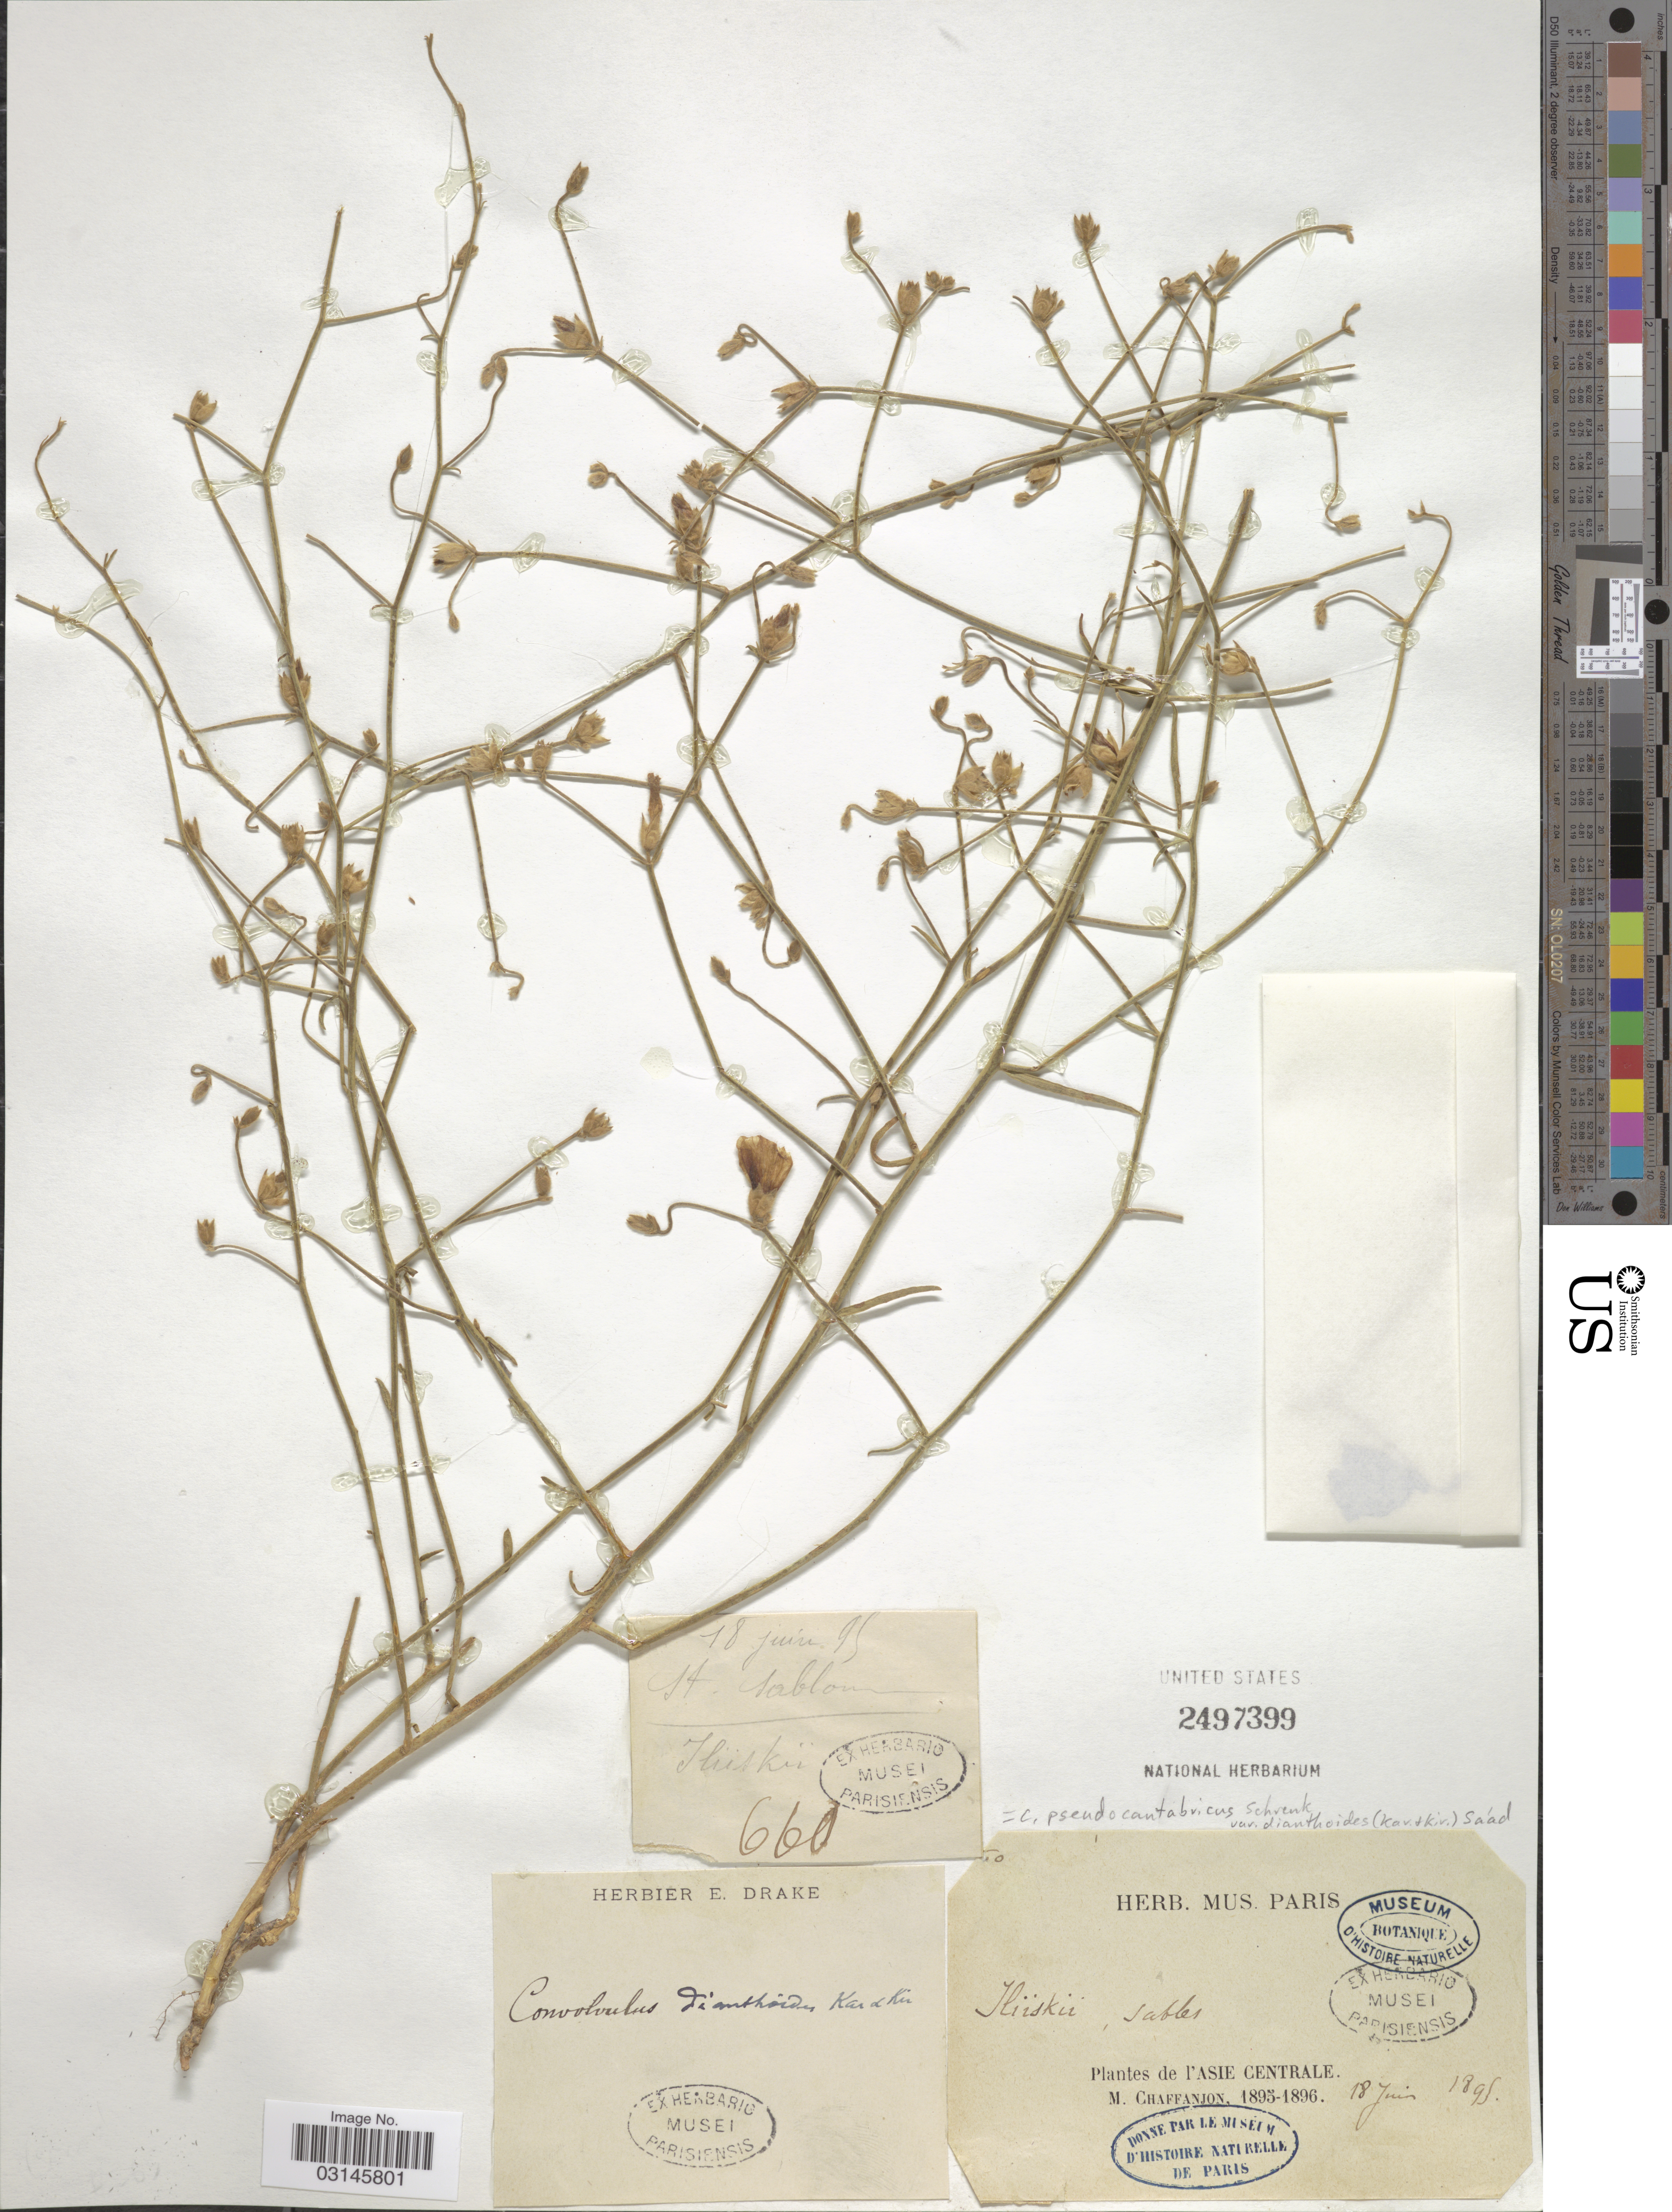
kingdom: Plantae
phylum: Tracheophyta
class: Magnoliopsida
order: Solanales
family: Convolvulaceae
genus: Convolvulus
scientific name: Convolvulus pseudocantabricus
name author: Schrenk ex Fisch. & C.A. Mey.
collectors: M. Chaffanjon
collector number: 660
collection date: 1895-06-18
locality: Ilüskü [interpreted], l'Asie Centrale.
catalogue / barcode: US 2497399